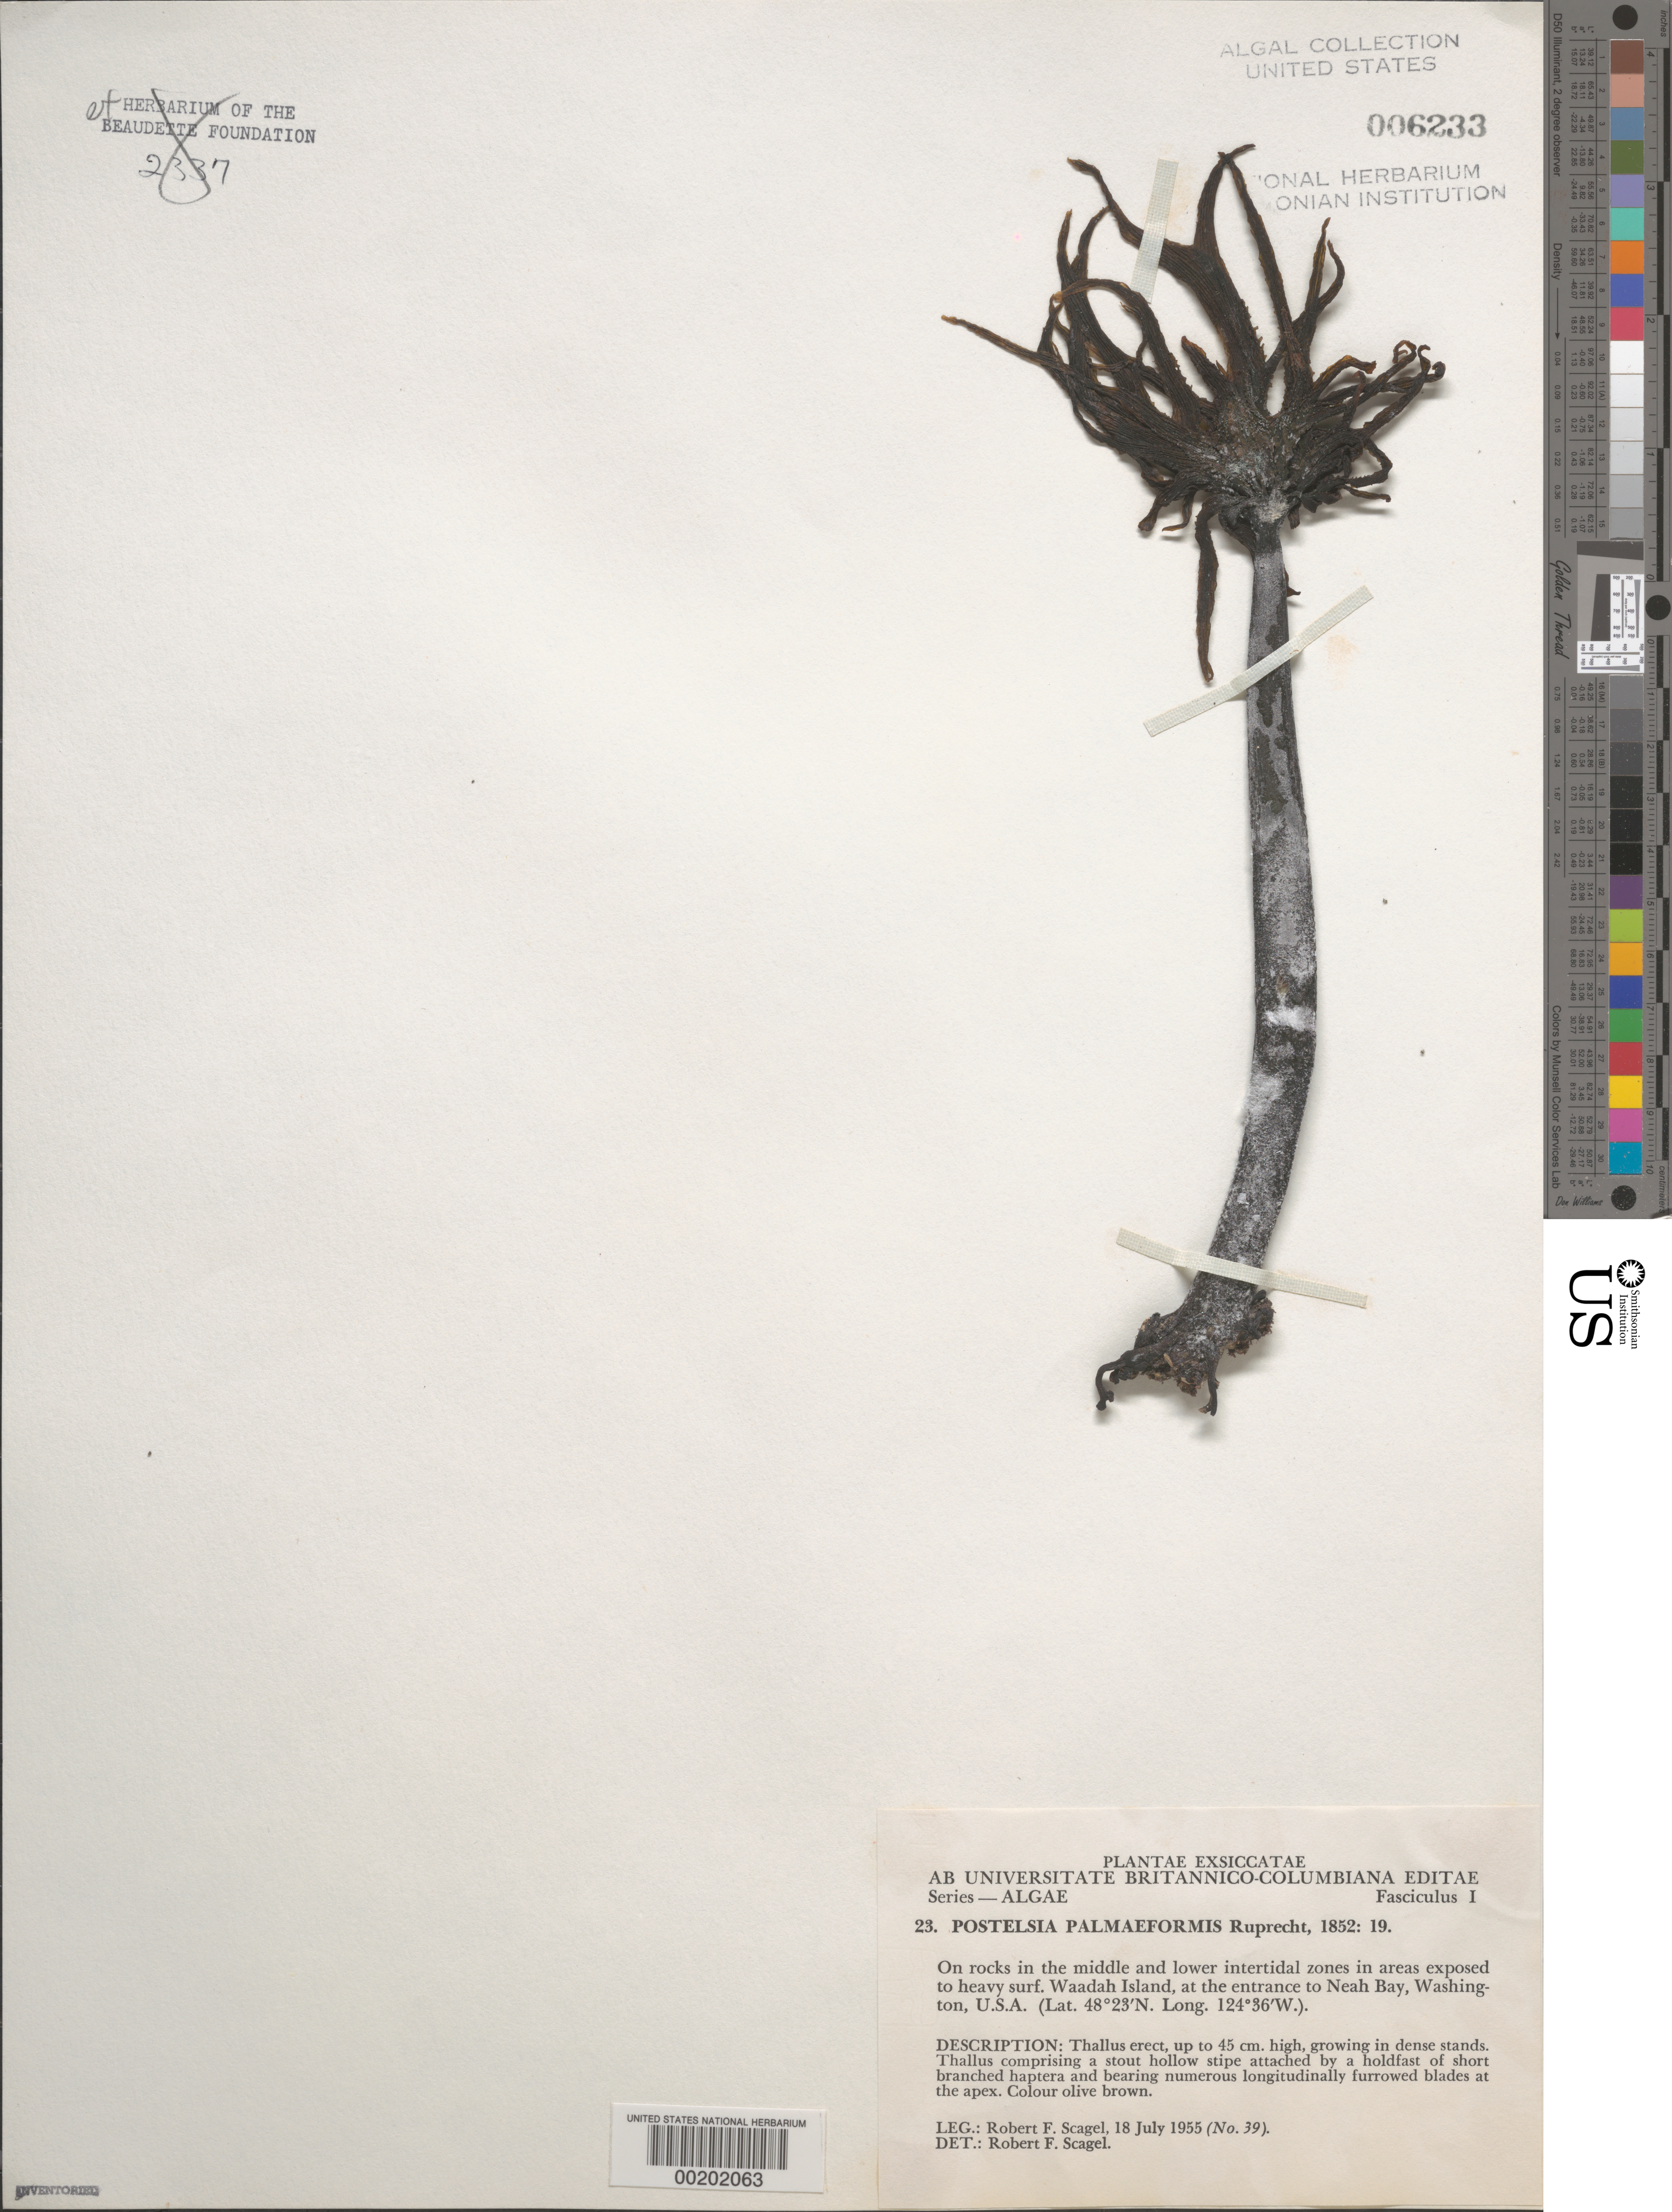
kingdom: Chromista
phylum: Ochrophyta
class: Phaeophyceae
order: Laminariales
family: Laminariaceae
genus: Postelsia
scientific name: Postelsia palmaeformis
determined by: Scagel, R. F.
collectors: R. F. Scagel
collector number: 39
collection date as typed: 18 Jul 1955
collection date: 1955-07-18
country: United States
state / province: Washington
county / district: Clallam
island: Waadah Island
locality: Neah Bay entrance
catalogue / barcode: US 6233